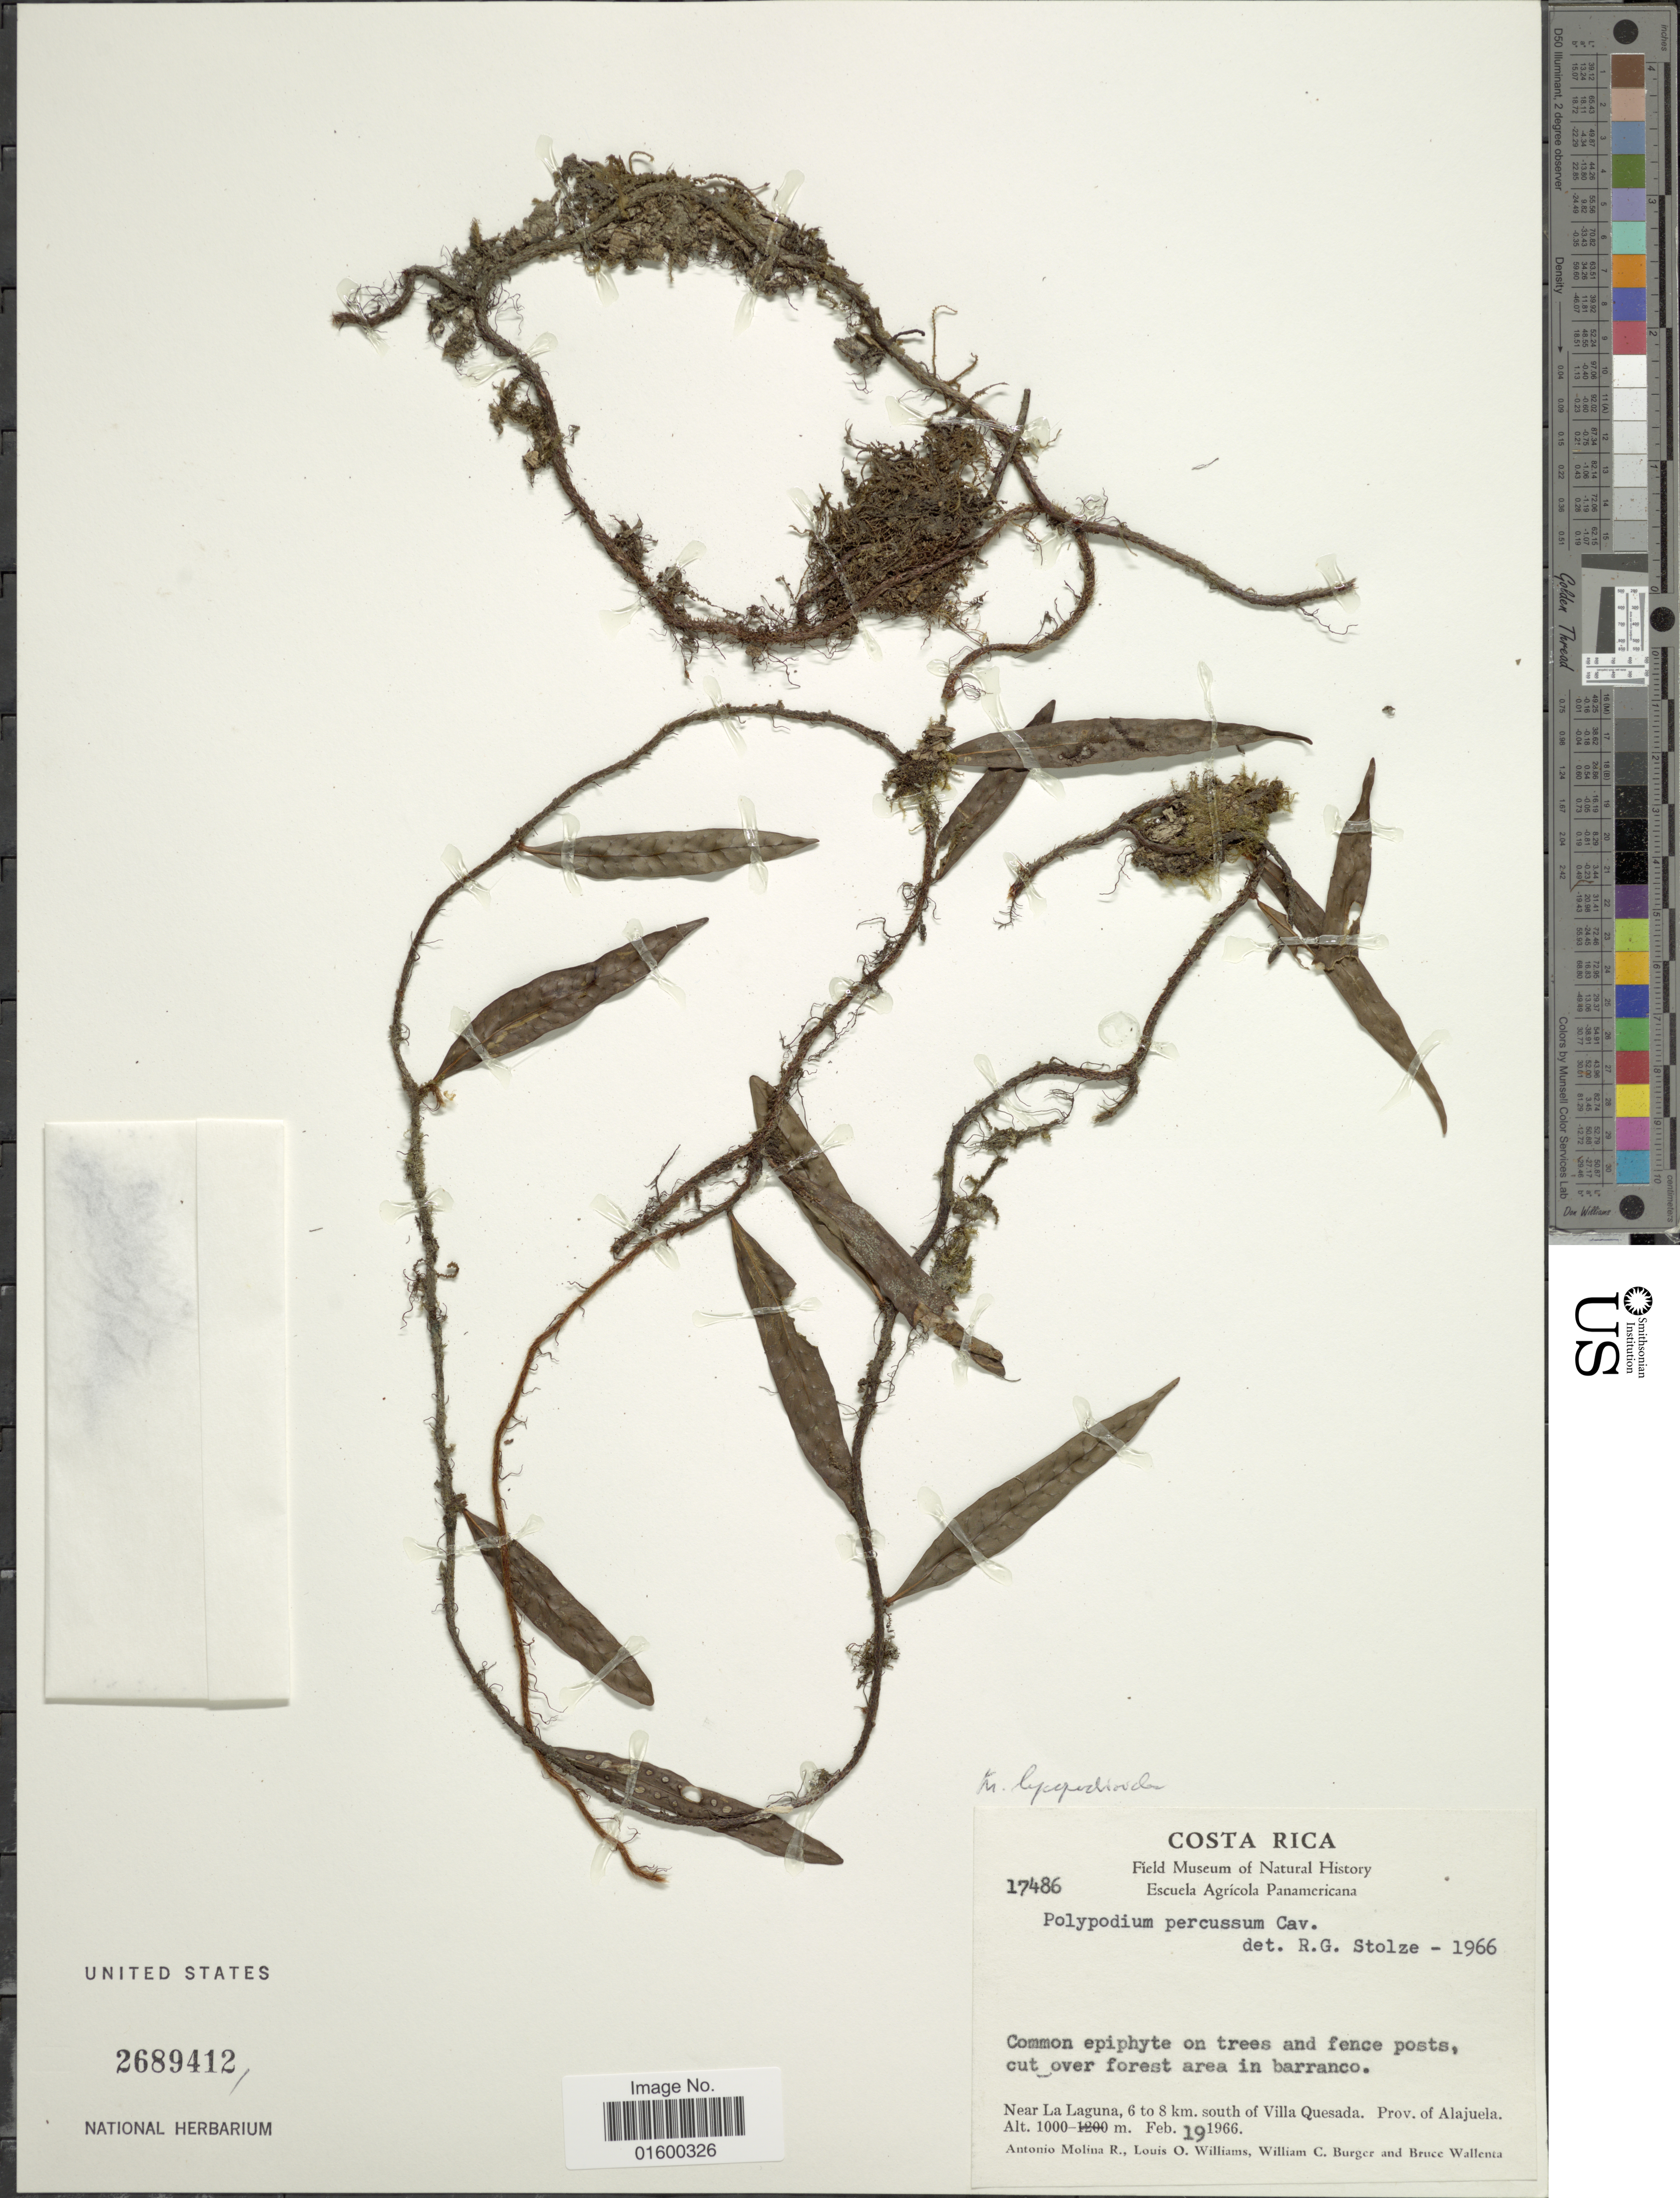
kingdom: Plantae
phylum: Tracheophyta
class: Polypodiopsida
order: Polypodiales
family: Polypodiaceae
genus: Microgramma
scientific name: Microgramma lycopodioides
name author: (L.) Copel.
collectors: A. Molina R., L. O. Williams, W. Burger & B. Wallenta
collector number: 17486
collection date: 1966-02-19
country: Costa Rica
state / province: Alajuela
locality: Near La Laguna, 6 to 8 km south of Villa Quesada, Prov. Alajuela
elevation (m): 1000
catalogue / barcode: US 2689412